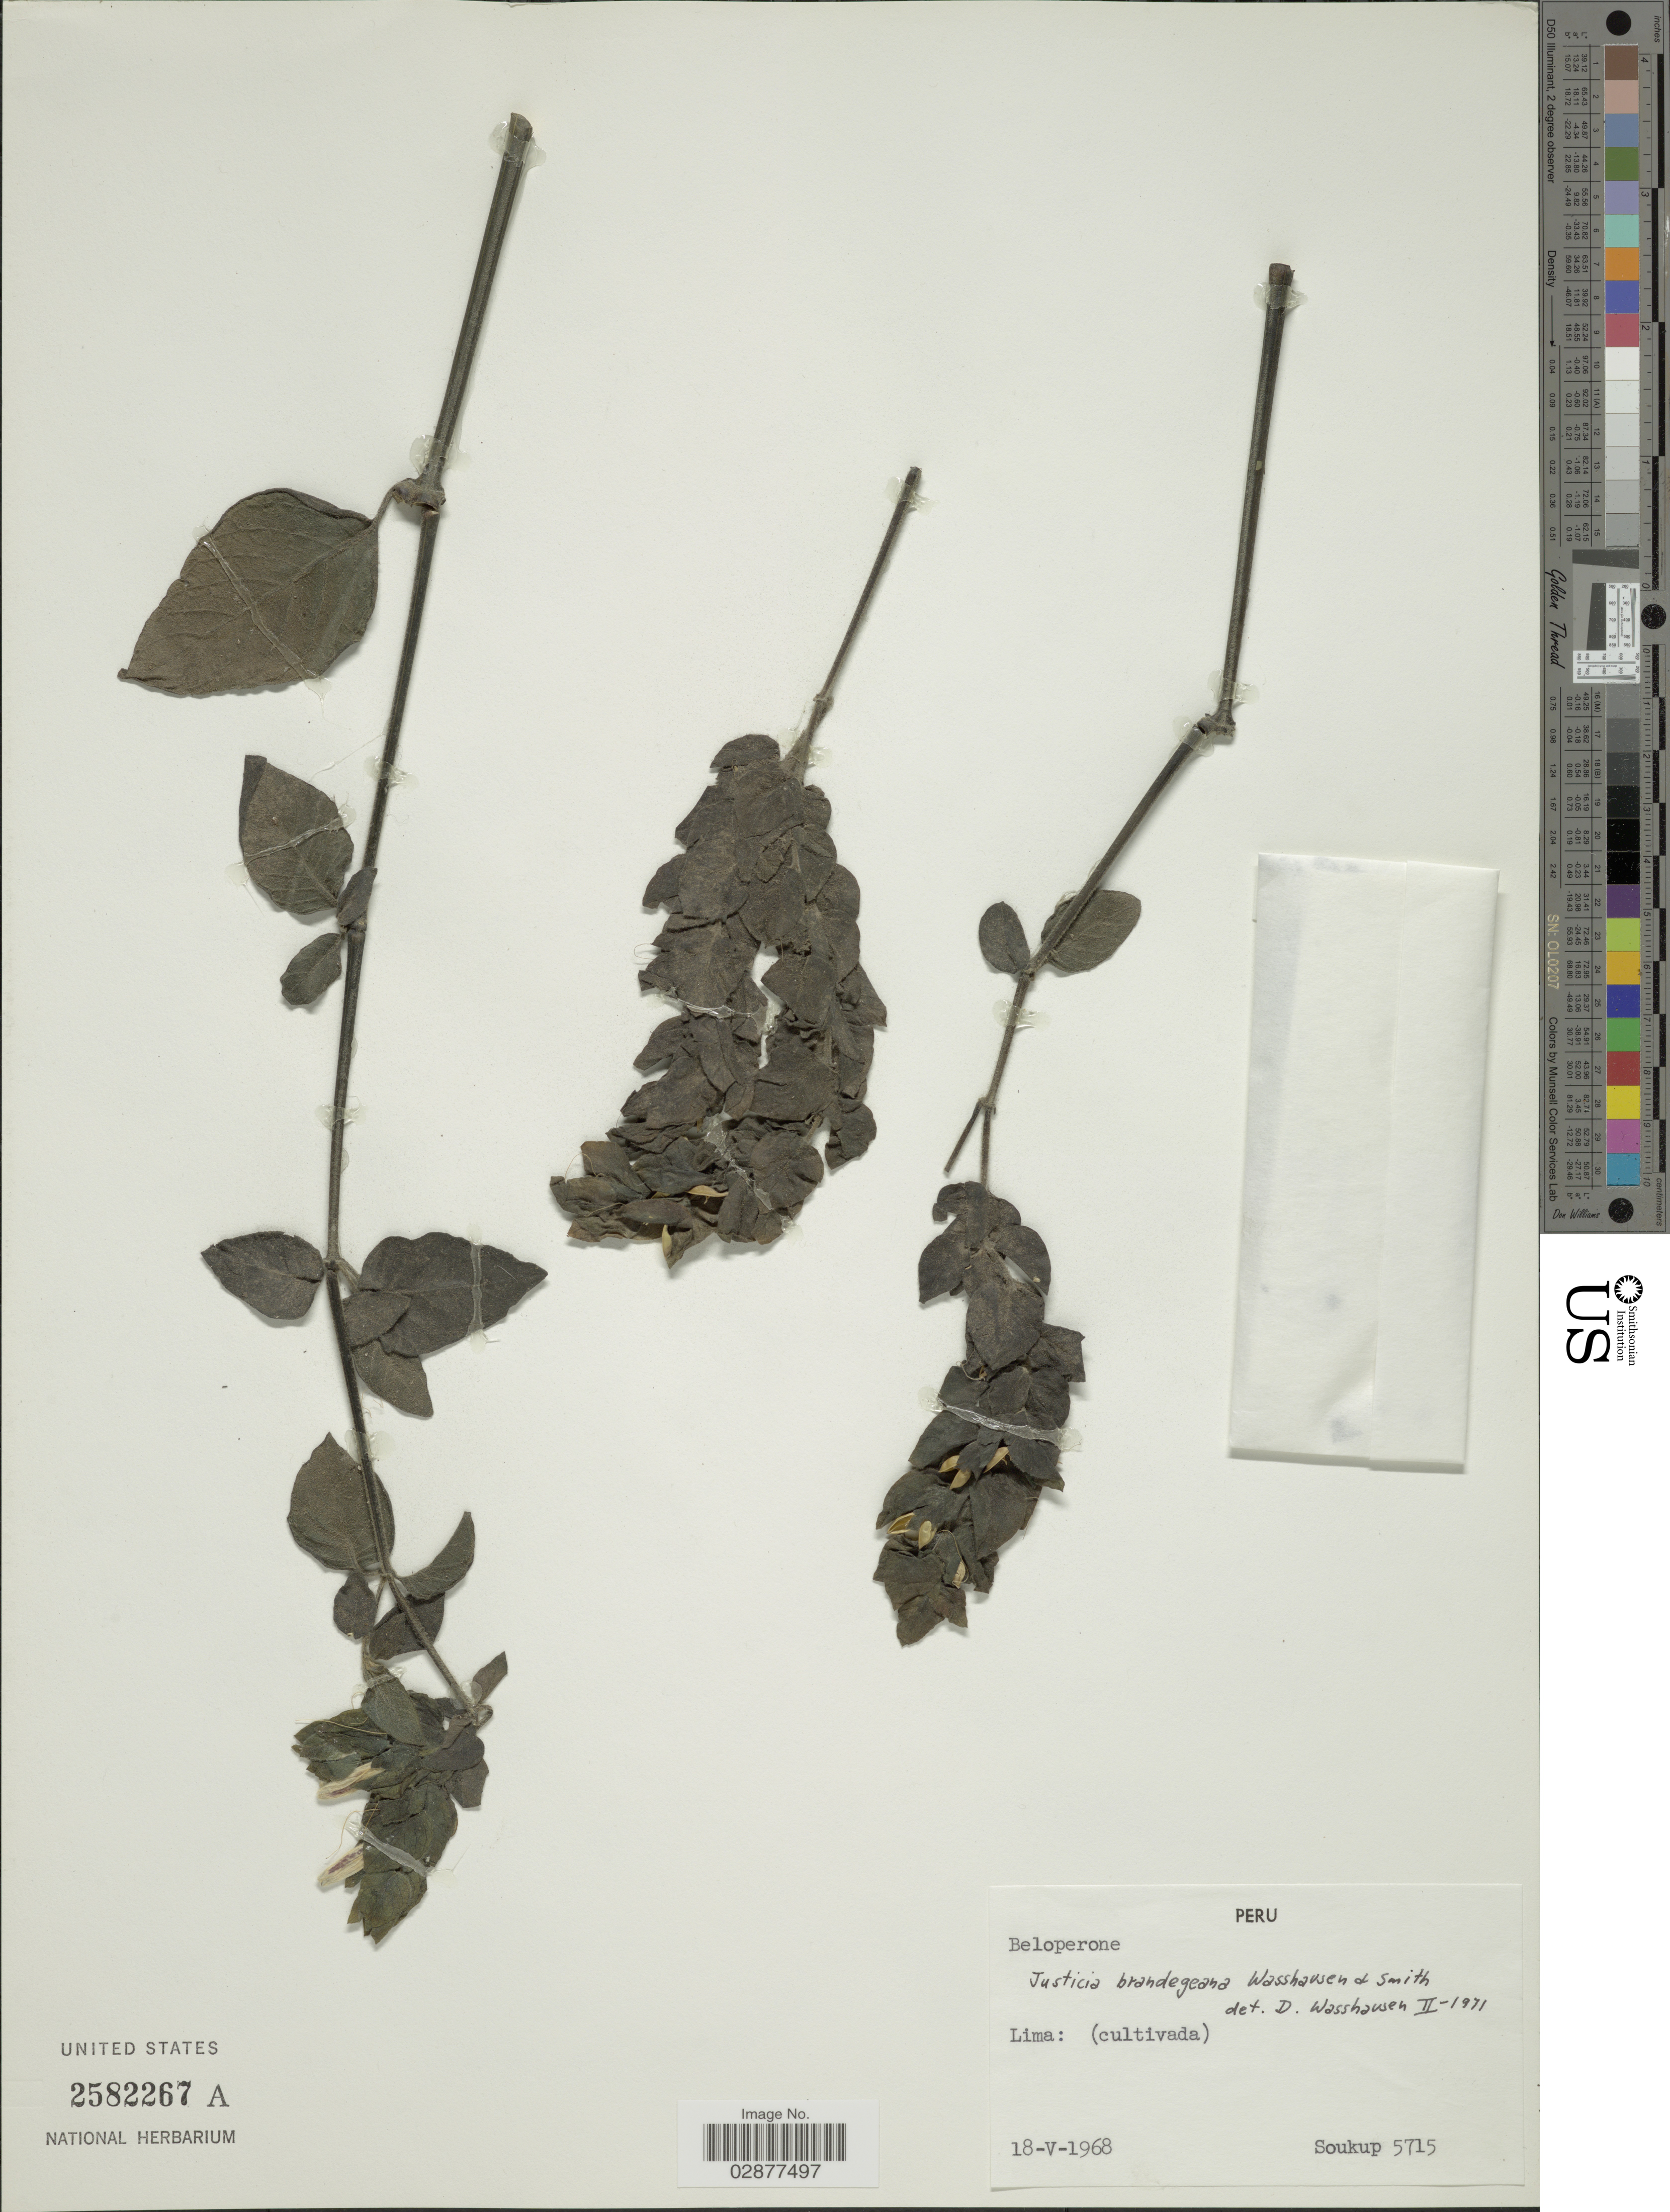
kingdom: Plantae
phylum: Tracheophyta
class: Magnoliopsida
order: Lamiales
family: Acanthaceae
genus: Justicia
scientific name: Justicia brandegeana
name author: Wassh. & L.B. Sm.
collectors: -- Soukup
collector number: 5715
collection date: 1968-05-18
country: Peru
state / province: Lima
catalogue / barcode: US 2582267A